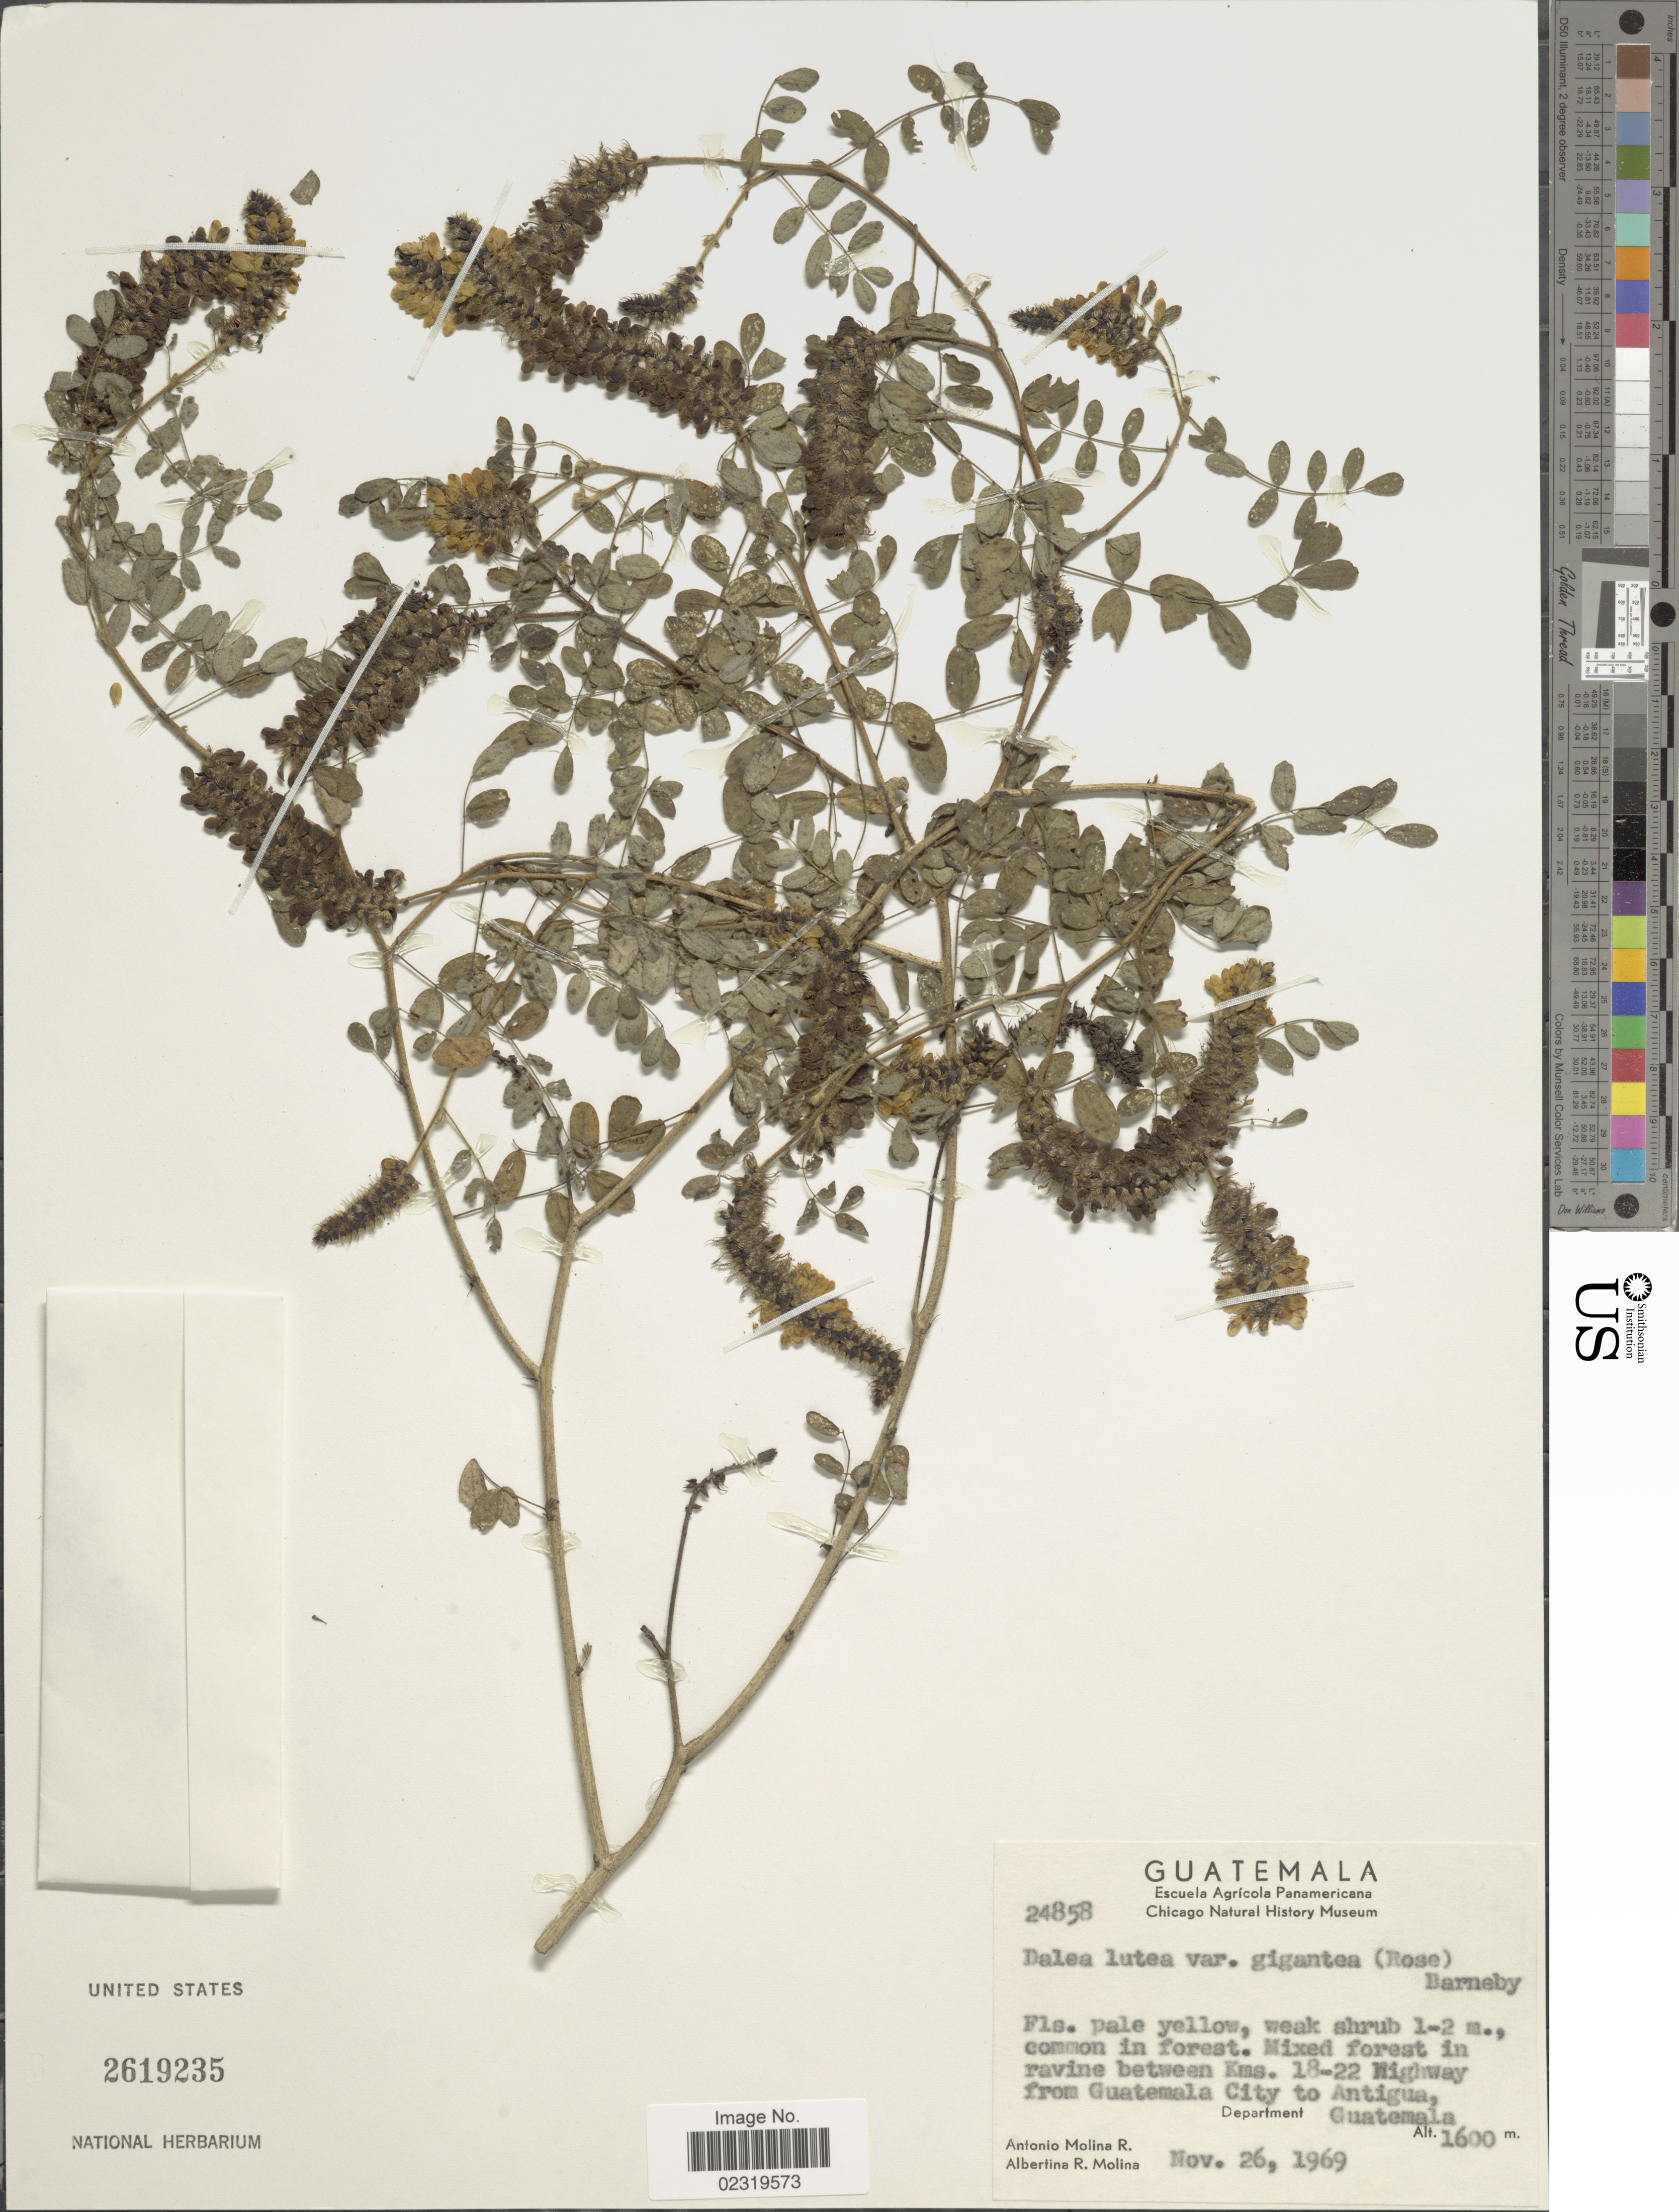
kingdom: Plantae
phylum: Tracheophyta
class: Magnoliopsida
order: Fabales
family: Fabaceae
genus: Dalea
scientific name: Dalea lutea var. gigantea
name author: (Rose) Barneby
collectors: A. Molina R. & A. R. Molina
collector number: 24858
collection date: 1969-11-26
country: Guatemala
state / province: Guatemala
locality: Mixed forest in ravine between Kms 18-22 Highway from Guatemala City to Antigua, Department Guatemala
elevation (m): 1600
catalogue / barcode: US 2619235